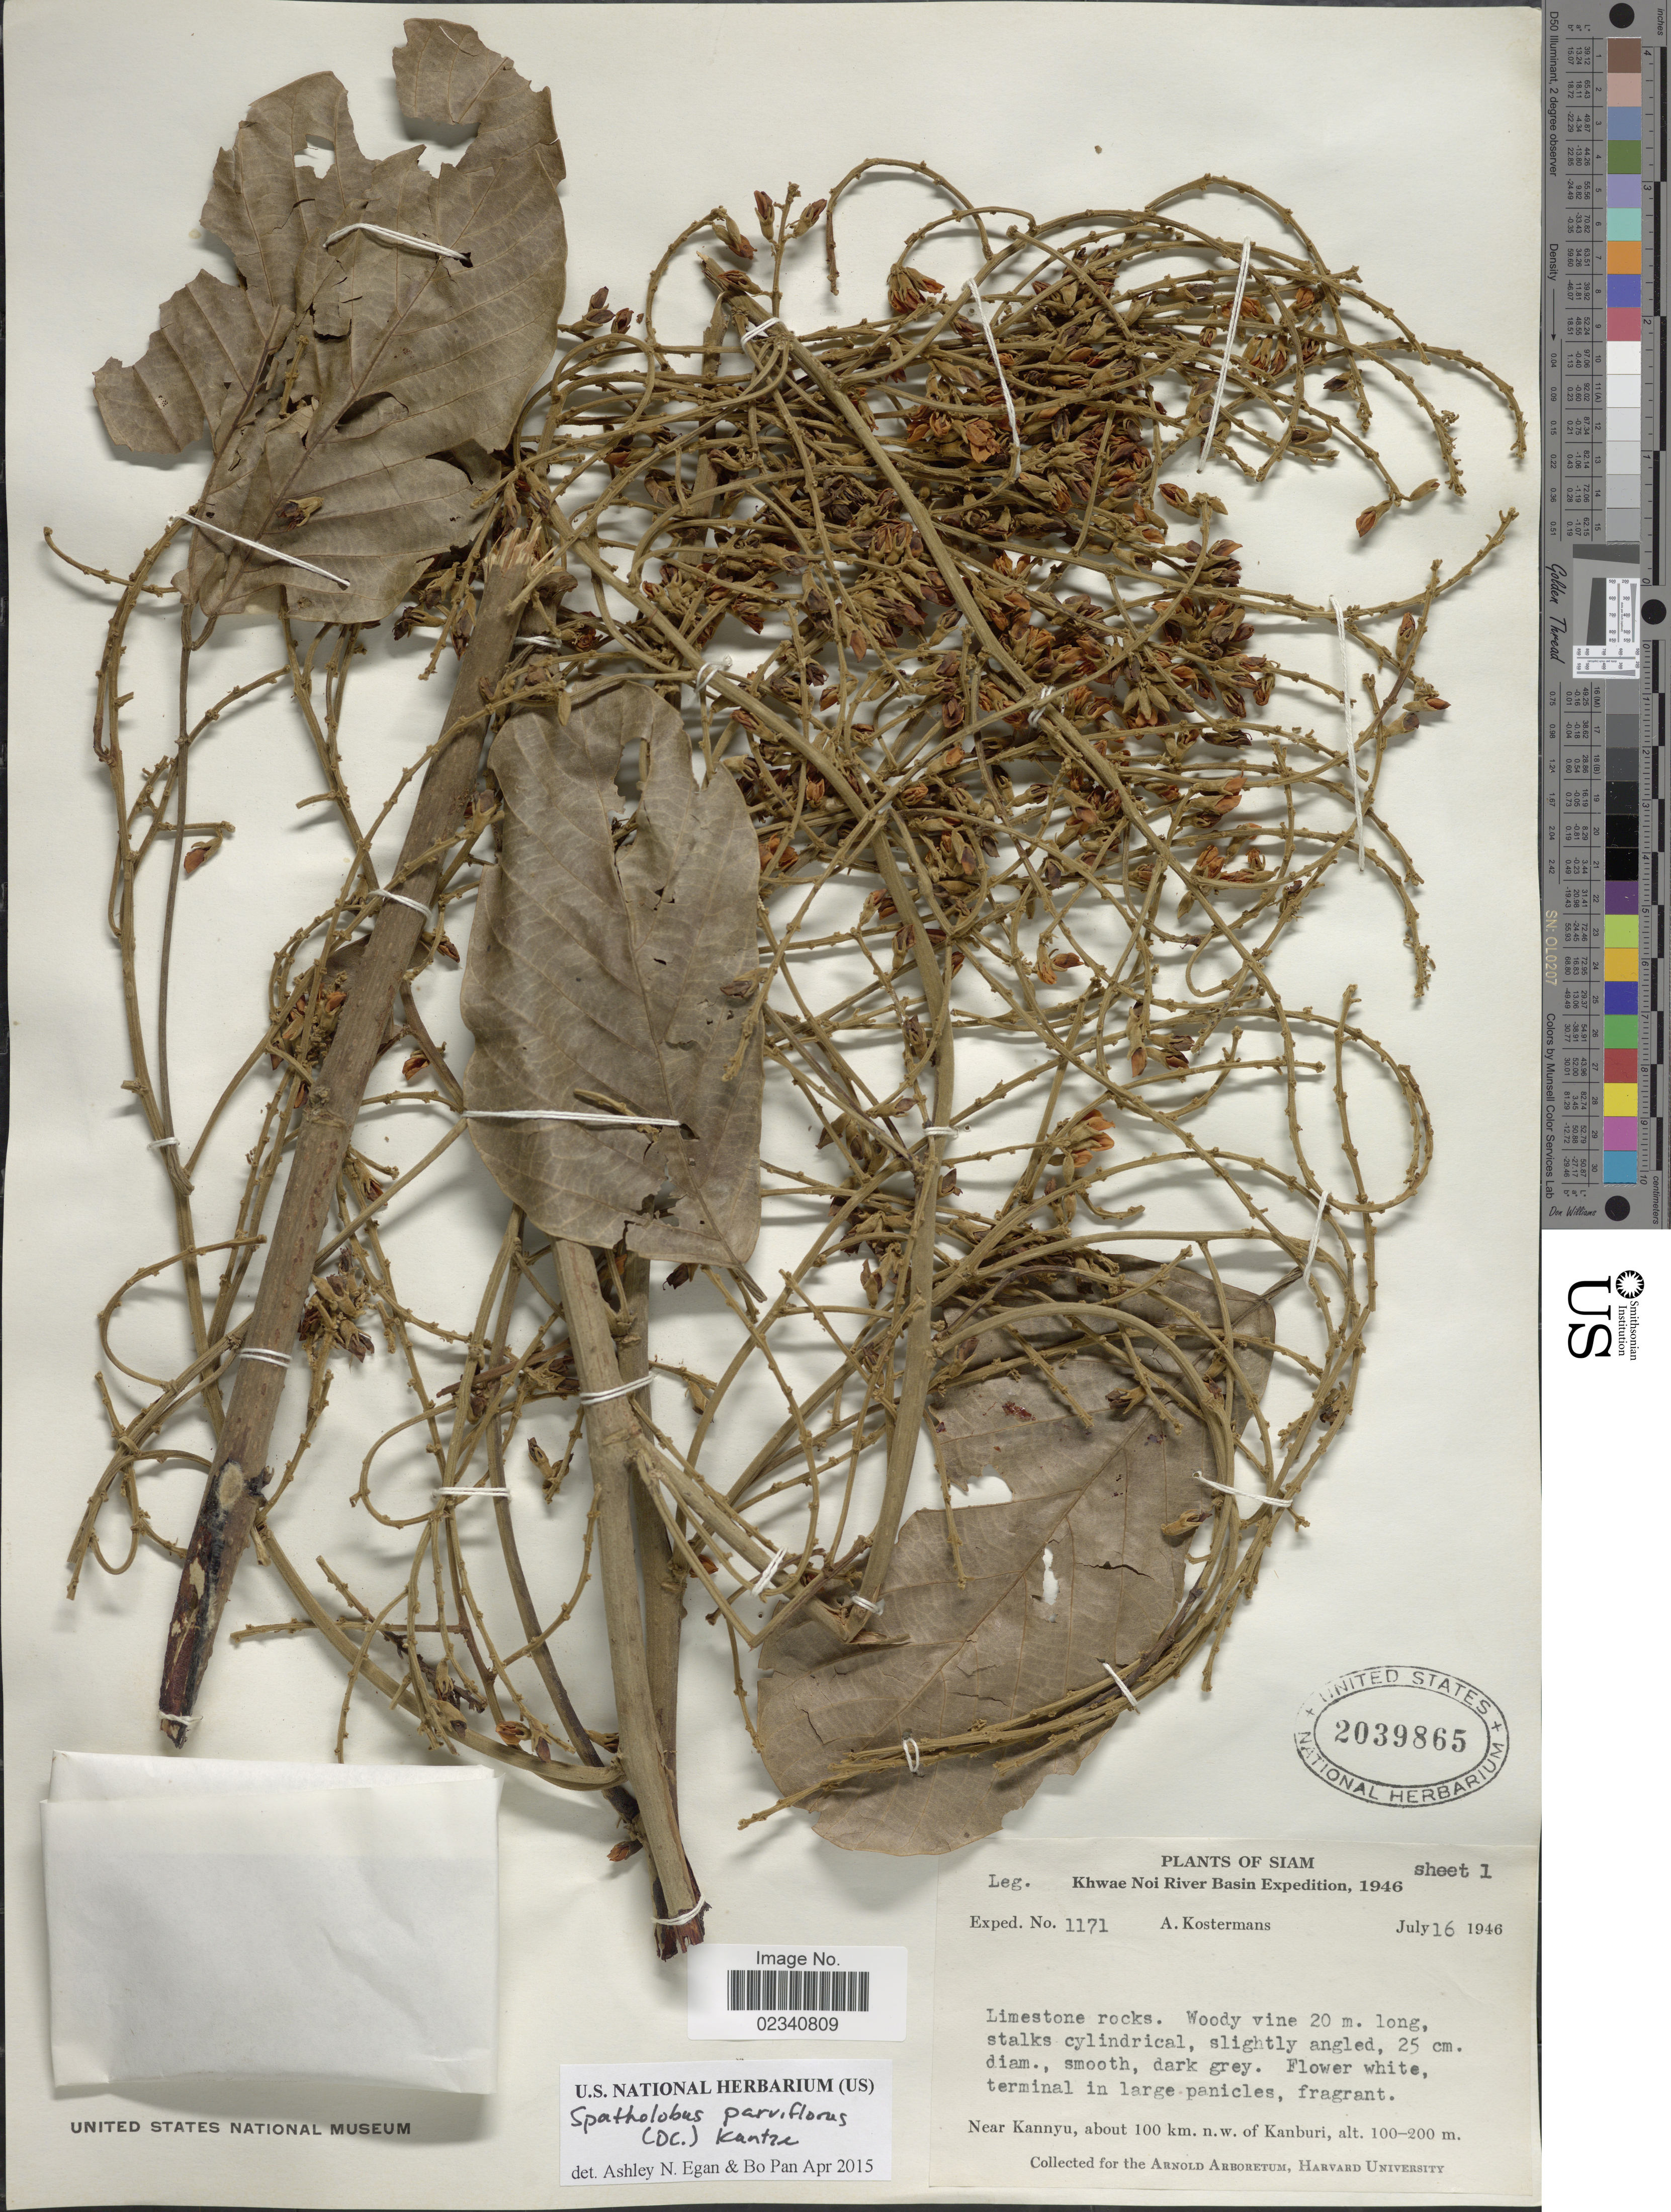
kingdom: Plantae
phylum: Tracheophyta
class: Magnoliopsida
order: Fabales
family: Fabaceae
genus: Spatholobus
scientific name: Spatholobus sp.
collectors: A. J. G. Kostermans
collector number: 1171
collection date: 1946-07-16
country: Thailand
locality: Khwae Noi River Basin, Near Kannyu, about 100 km. n.w. of Kanburi.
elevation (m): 100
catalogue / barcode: US 2039865